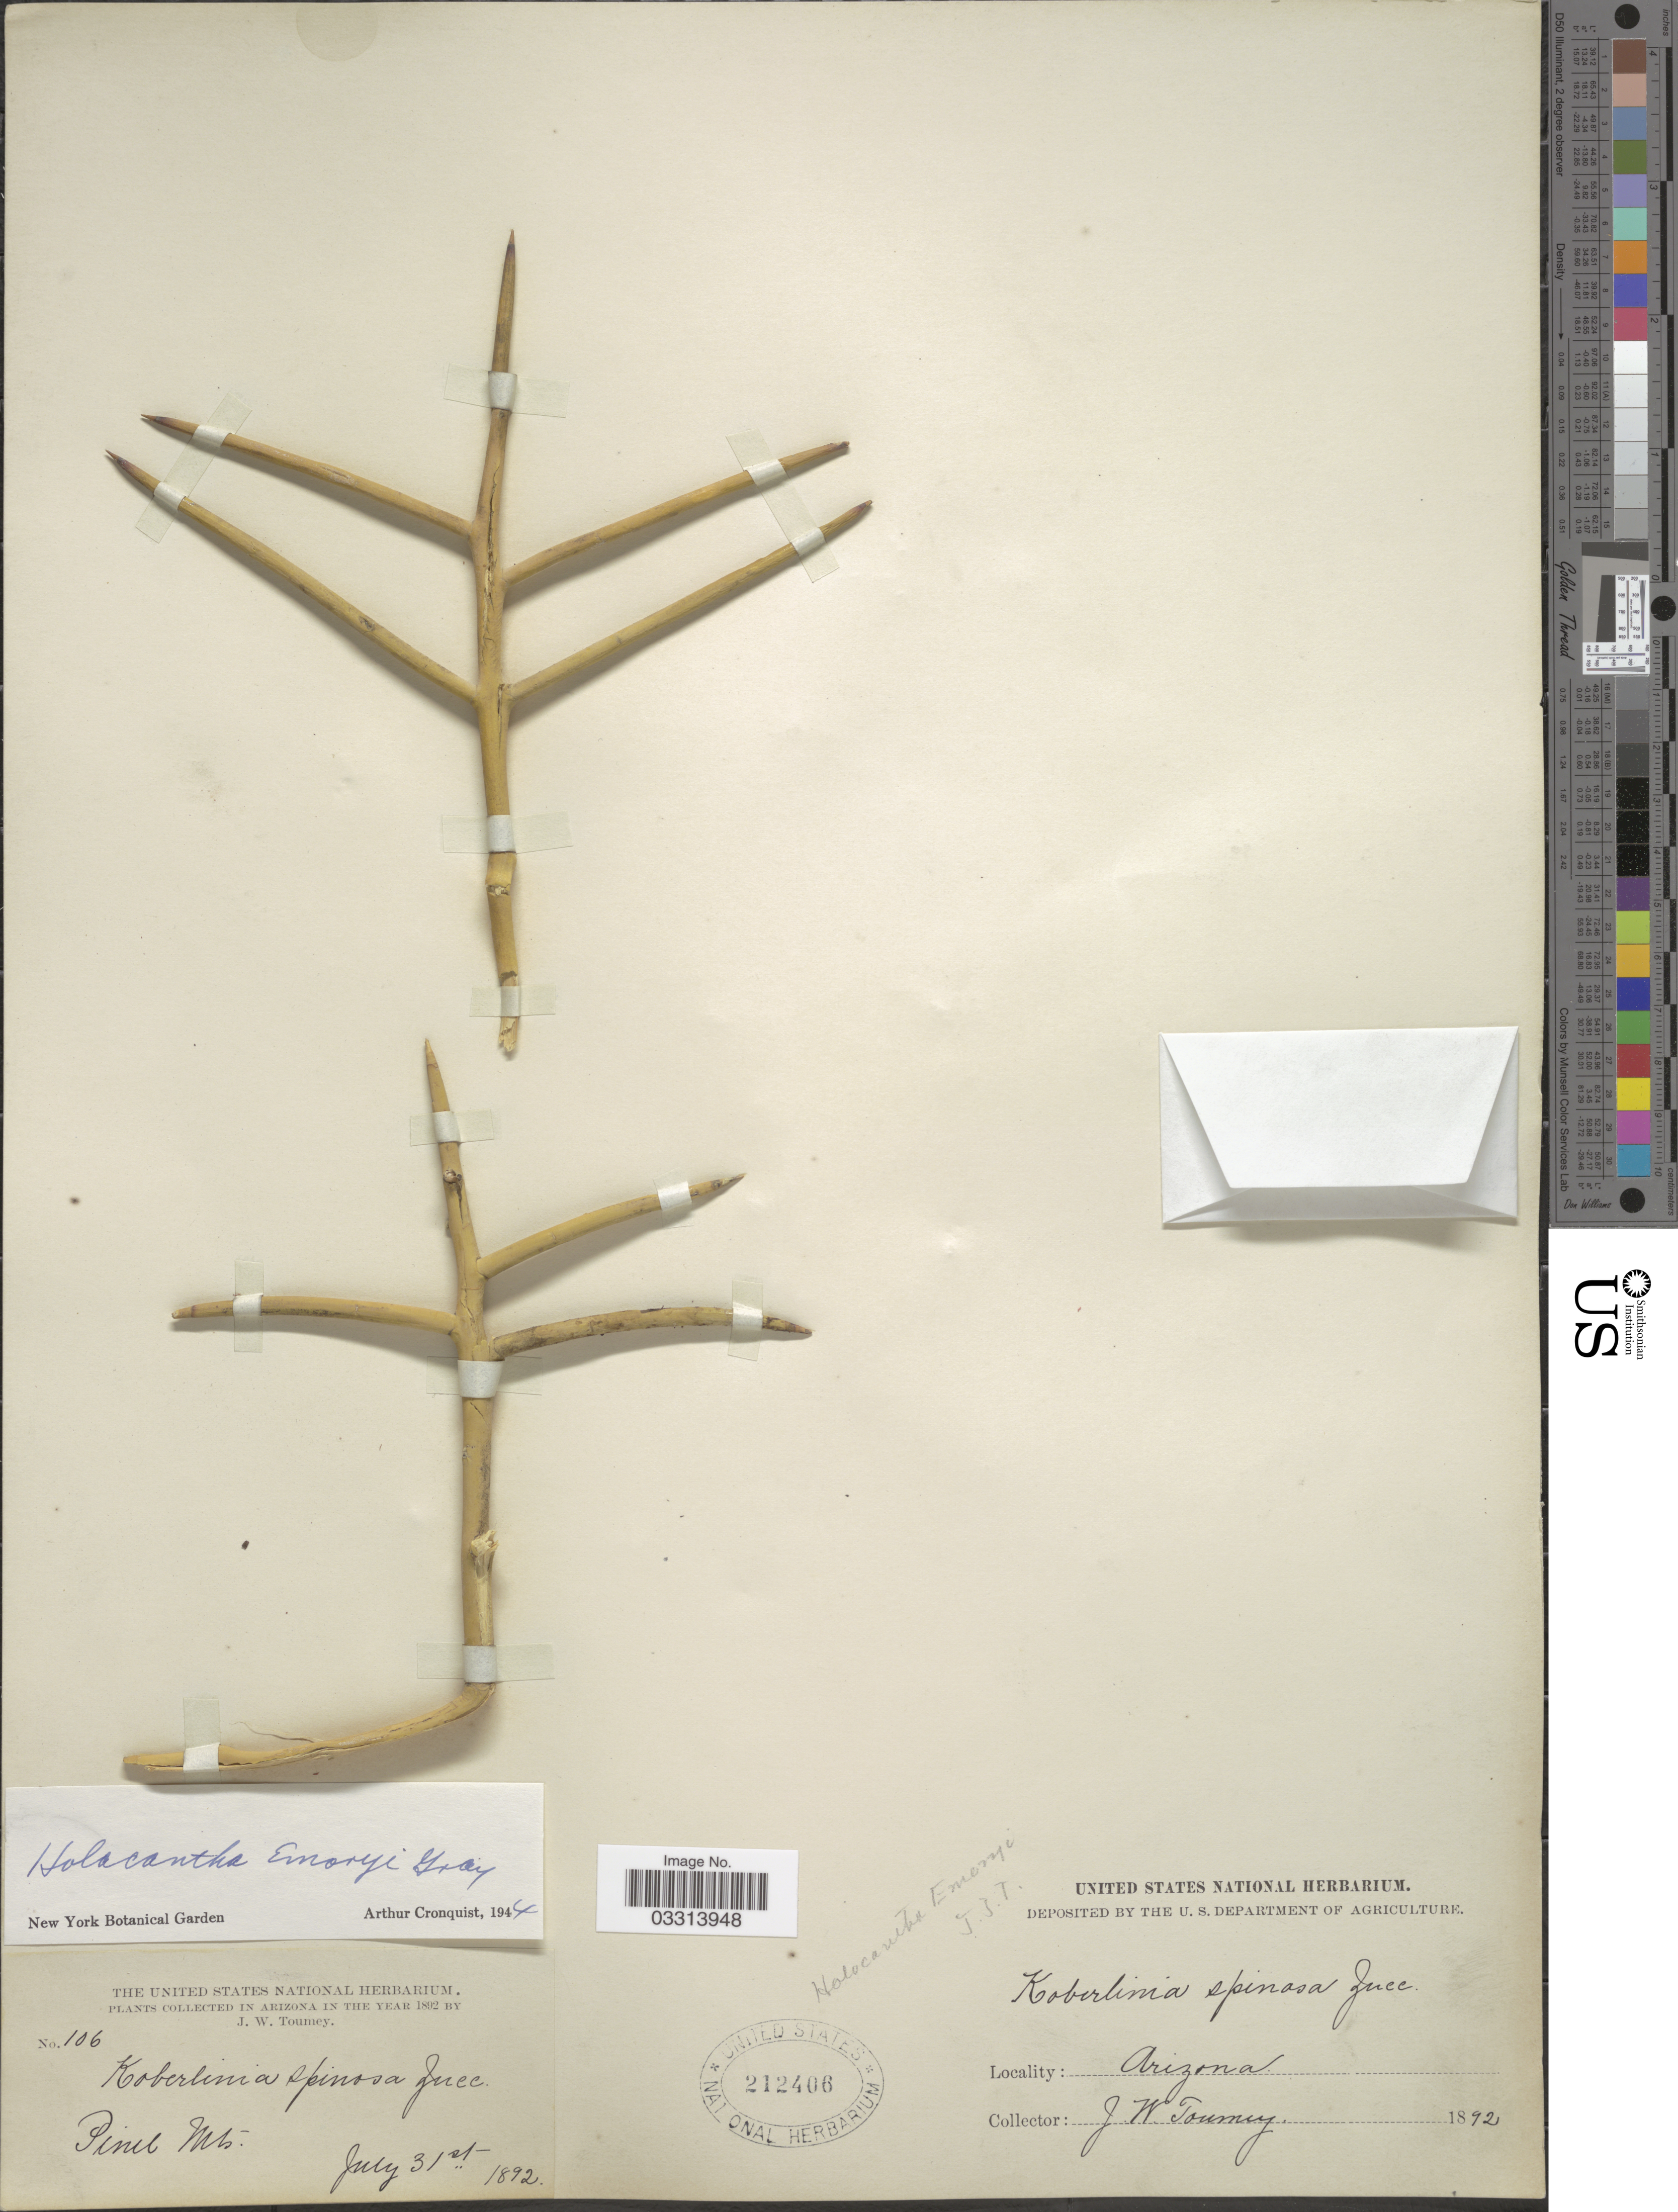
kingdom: Plantae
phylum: Tracheophyta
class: Magnoliopsida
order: Sapindales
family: Simaroubaceae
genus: Castela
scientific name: Castela emoryi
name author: (A. Gray) Moran & Felger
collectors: J. W. Toumey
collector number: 106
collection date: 1892-07-31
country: United States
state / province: Arizona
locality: Pinel Mts.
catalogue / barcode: US 212406